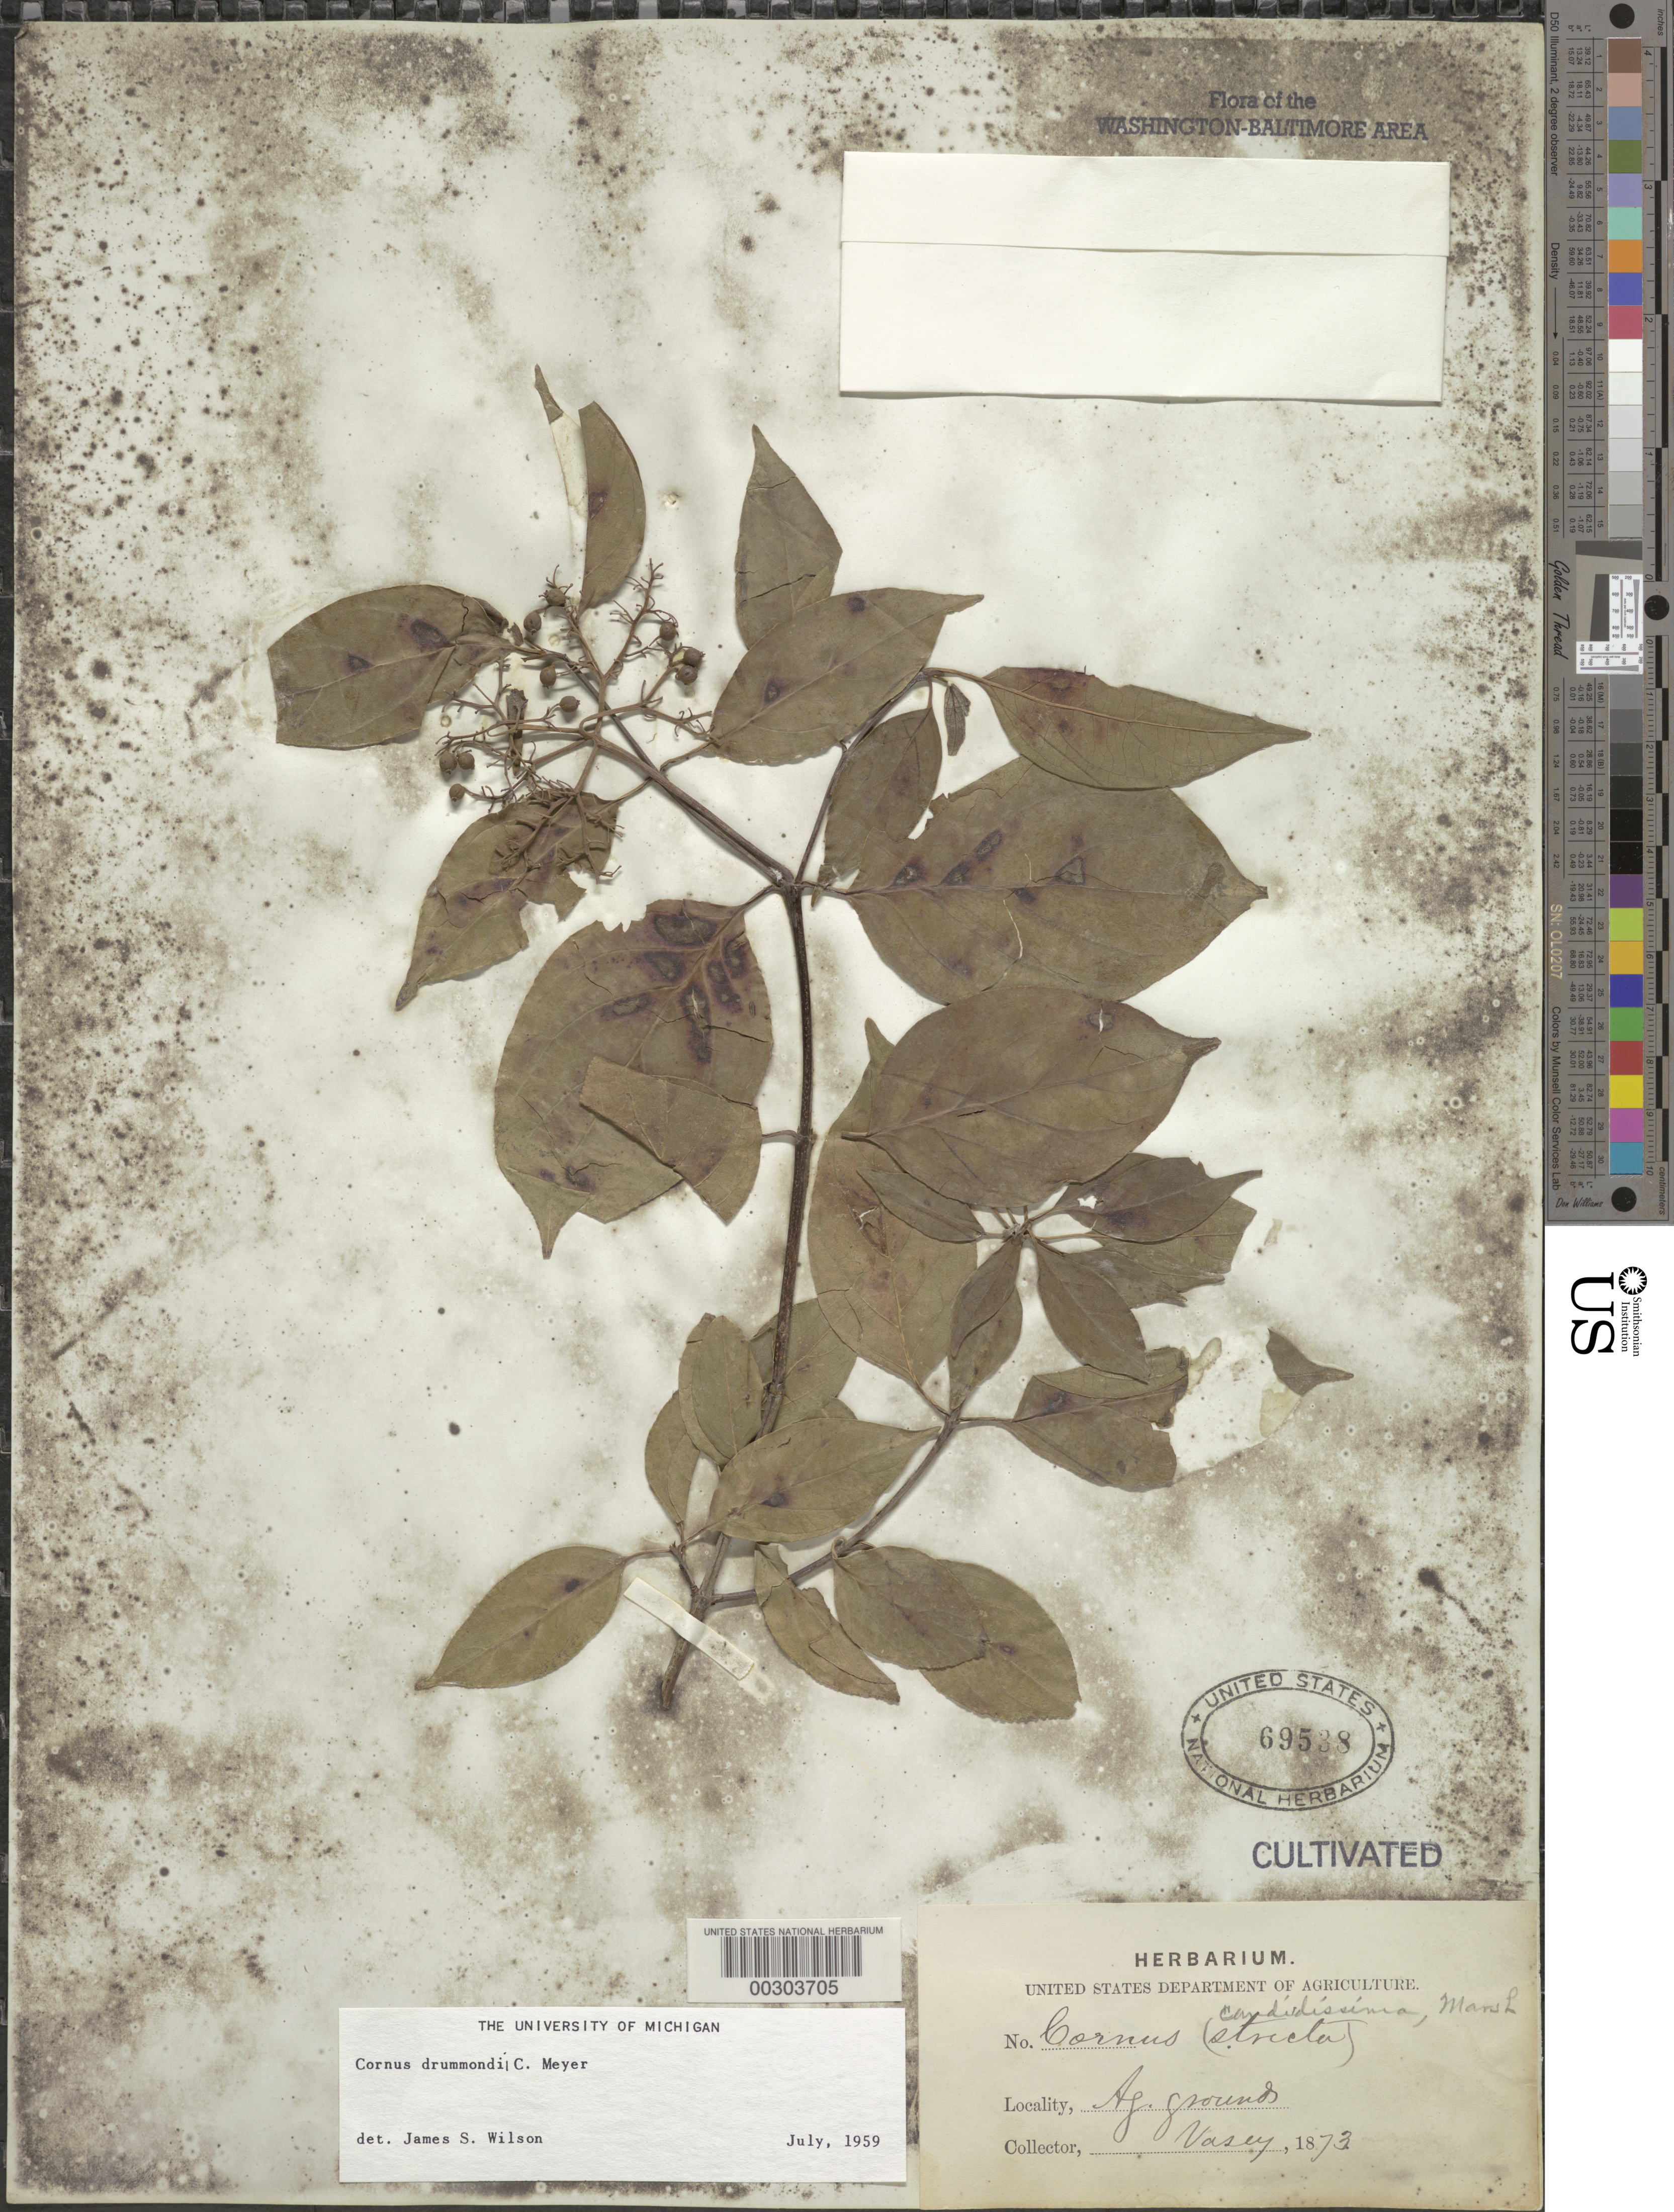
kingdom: Plantae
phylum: Tracheophyta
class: Magnoliopsida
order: Cornales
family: Cornaceae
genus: Cornus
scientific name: Cornus drummondii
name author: C.A. Mey.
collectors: G. R. Vasey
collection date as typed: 1873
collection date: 1873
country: United States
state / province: District of Columbia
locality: Department of Agriculture grounds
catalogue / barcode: US 69538